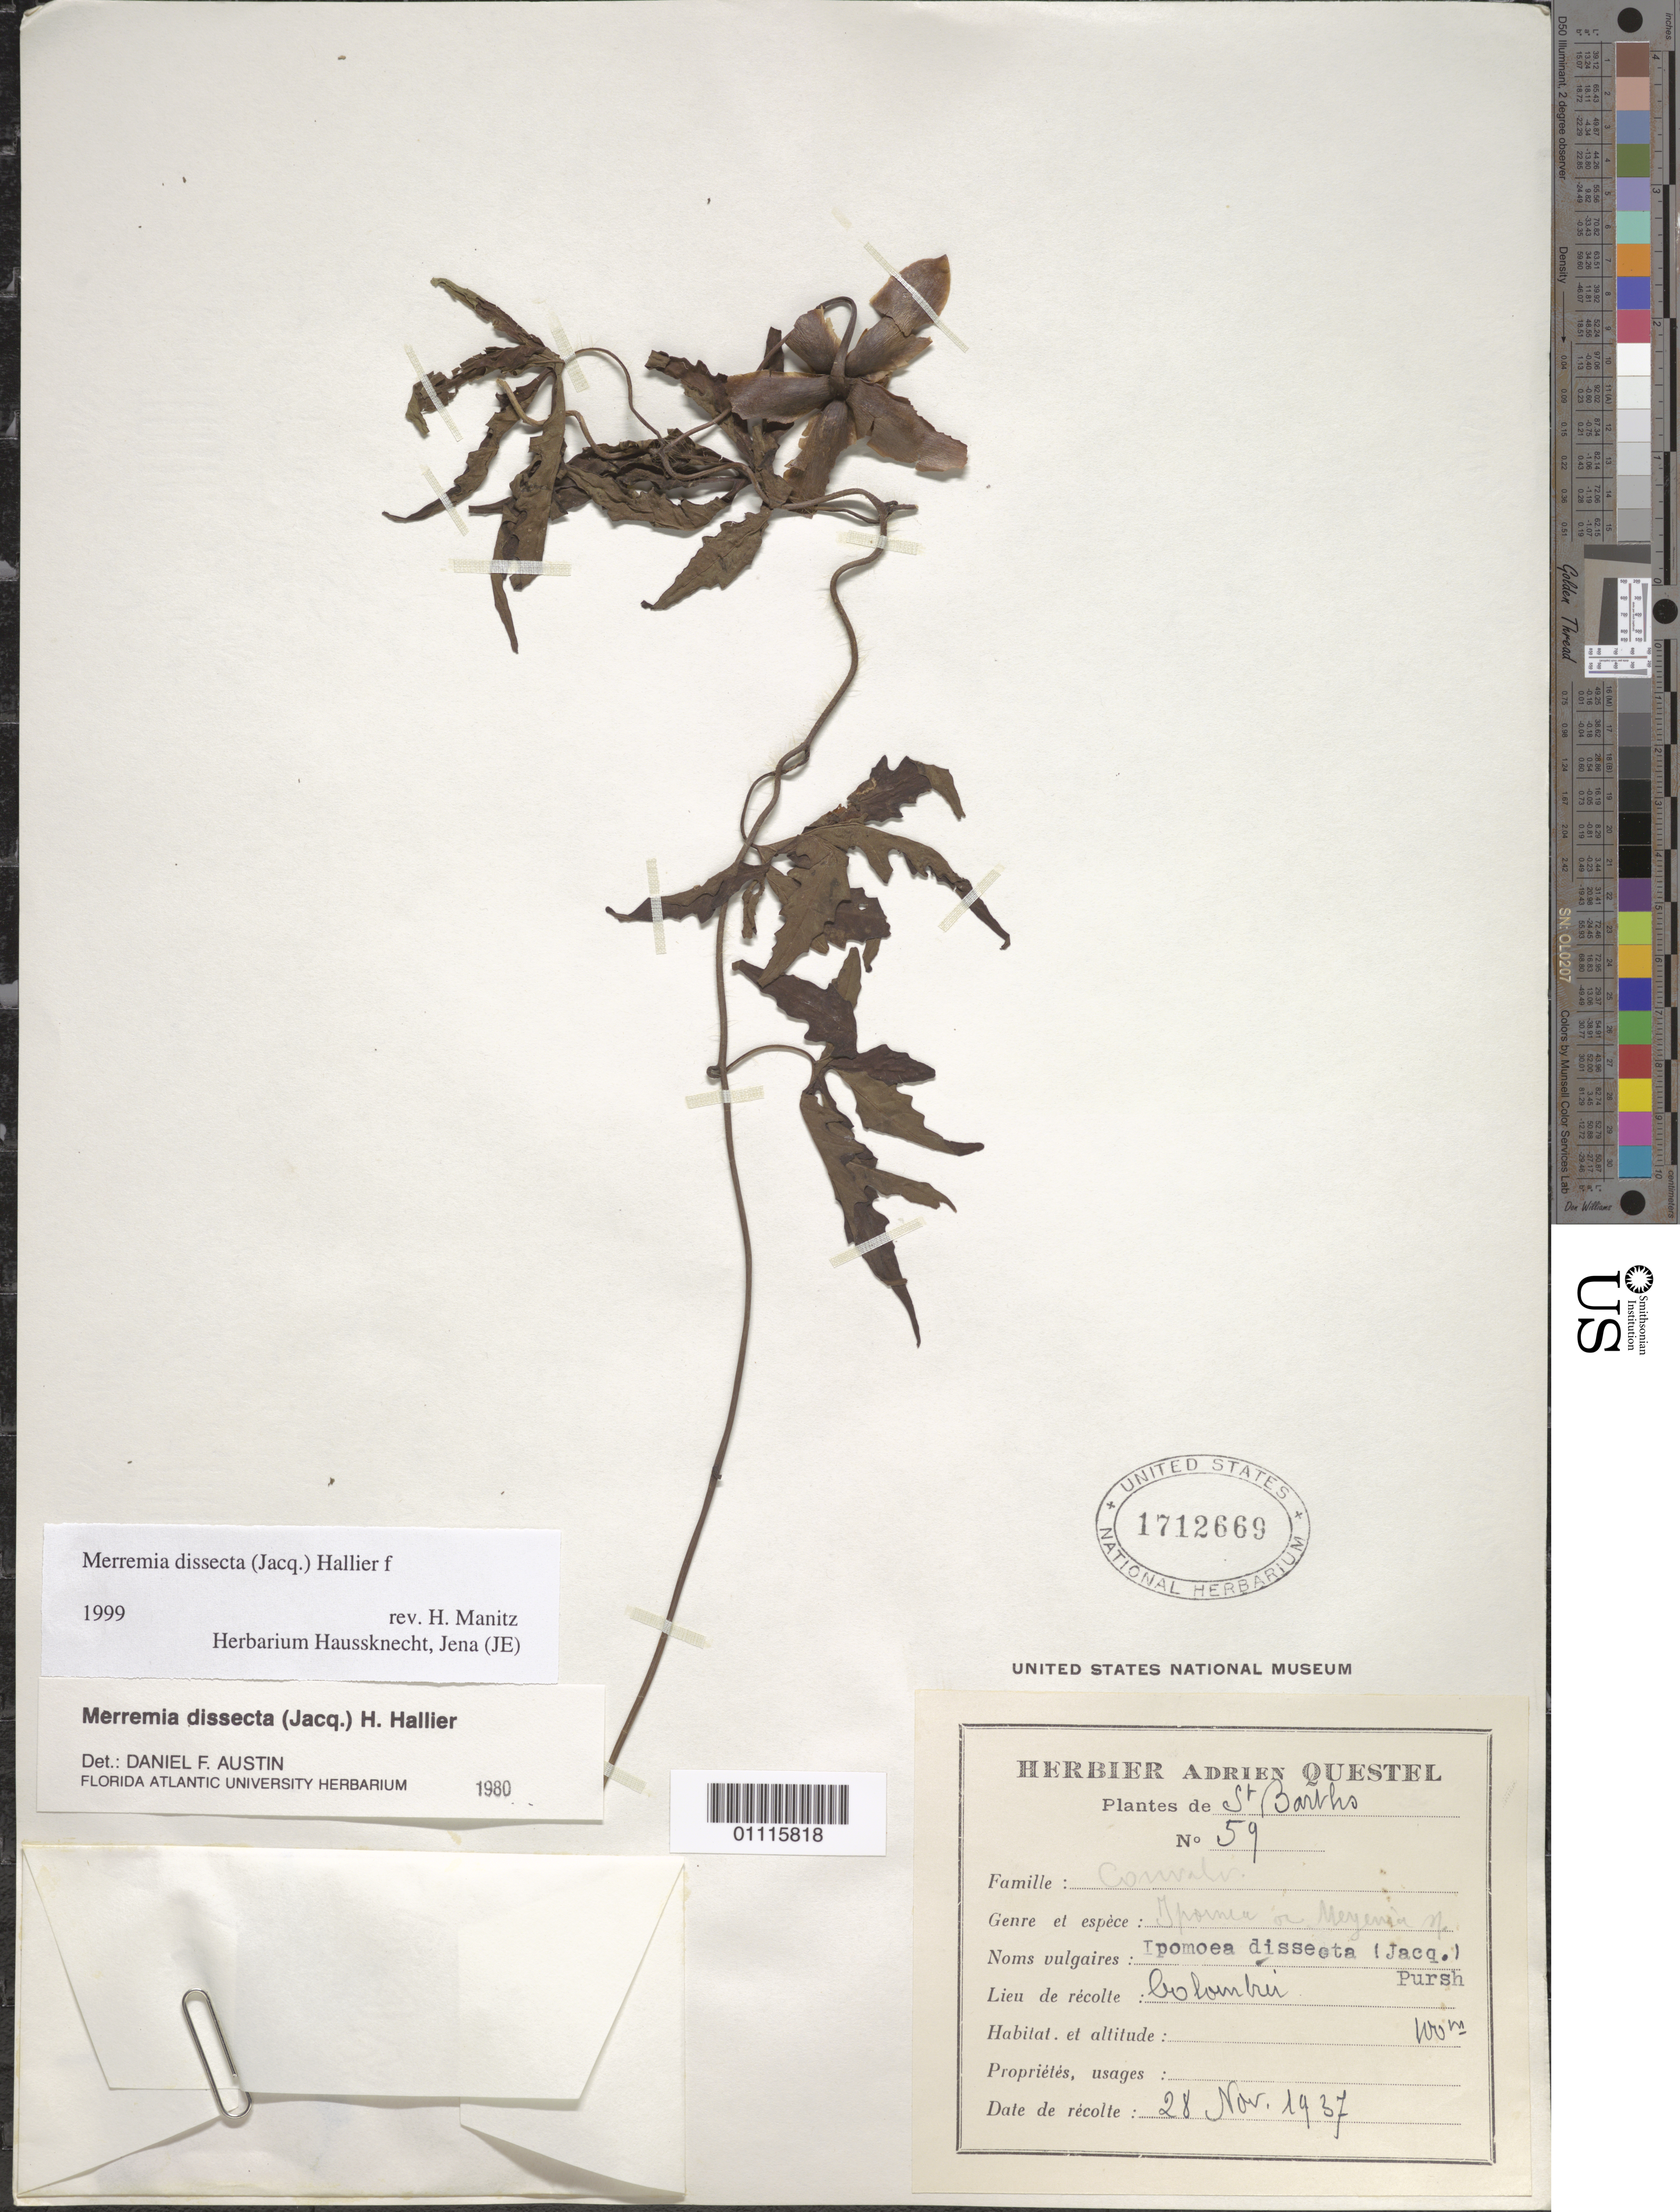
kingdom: Plantae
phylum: Tracheophyta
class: Magnoliopsida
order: Solanales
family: Convolvulaceae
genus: Distimake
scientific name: Distimake dissectus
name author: (Jacq.) A. R. Simões & Staples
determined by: Strong, Mark T., (BOT), Smithsonian Institution - National Museum of Natural History (UNITED STATES)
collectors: A. Questel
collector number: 59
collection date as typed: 28 Nov 1937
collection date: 1937-11-28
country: Saint Barthélemy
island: St. Barthélemy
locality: Colombia.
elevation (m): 100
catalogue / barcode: US 1712669